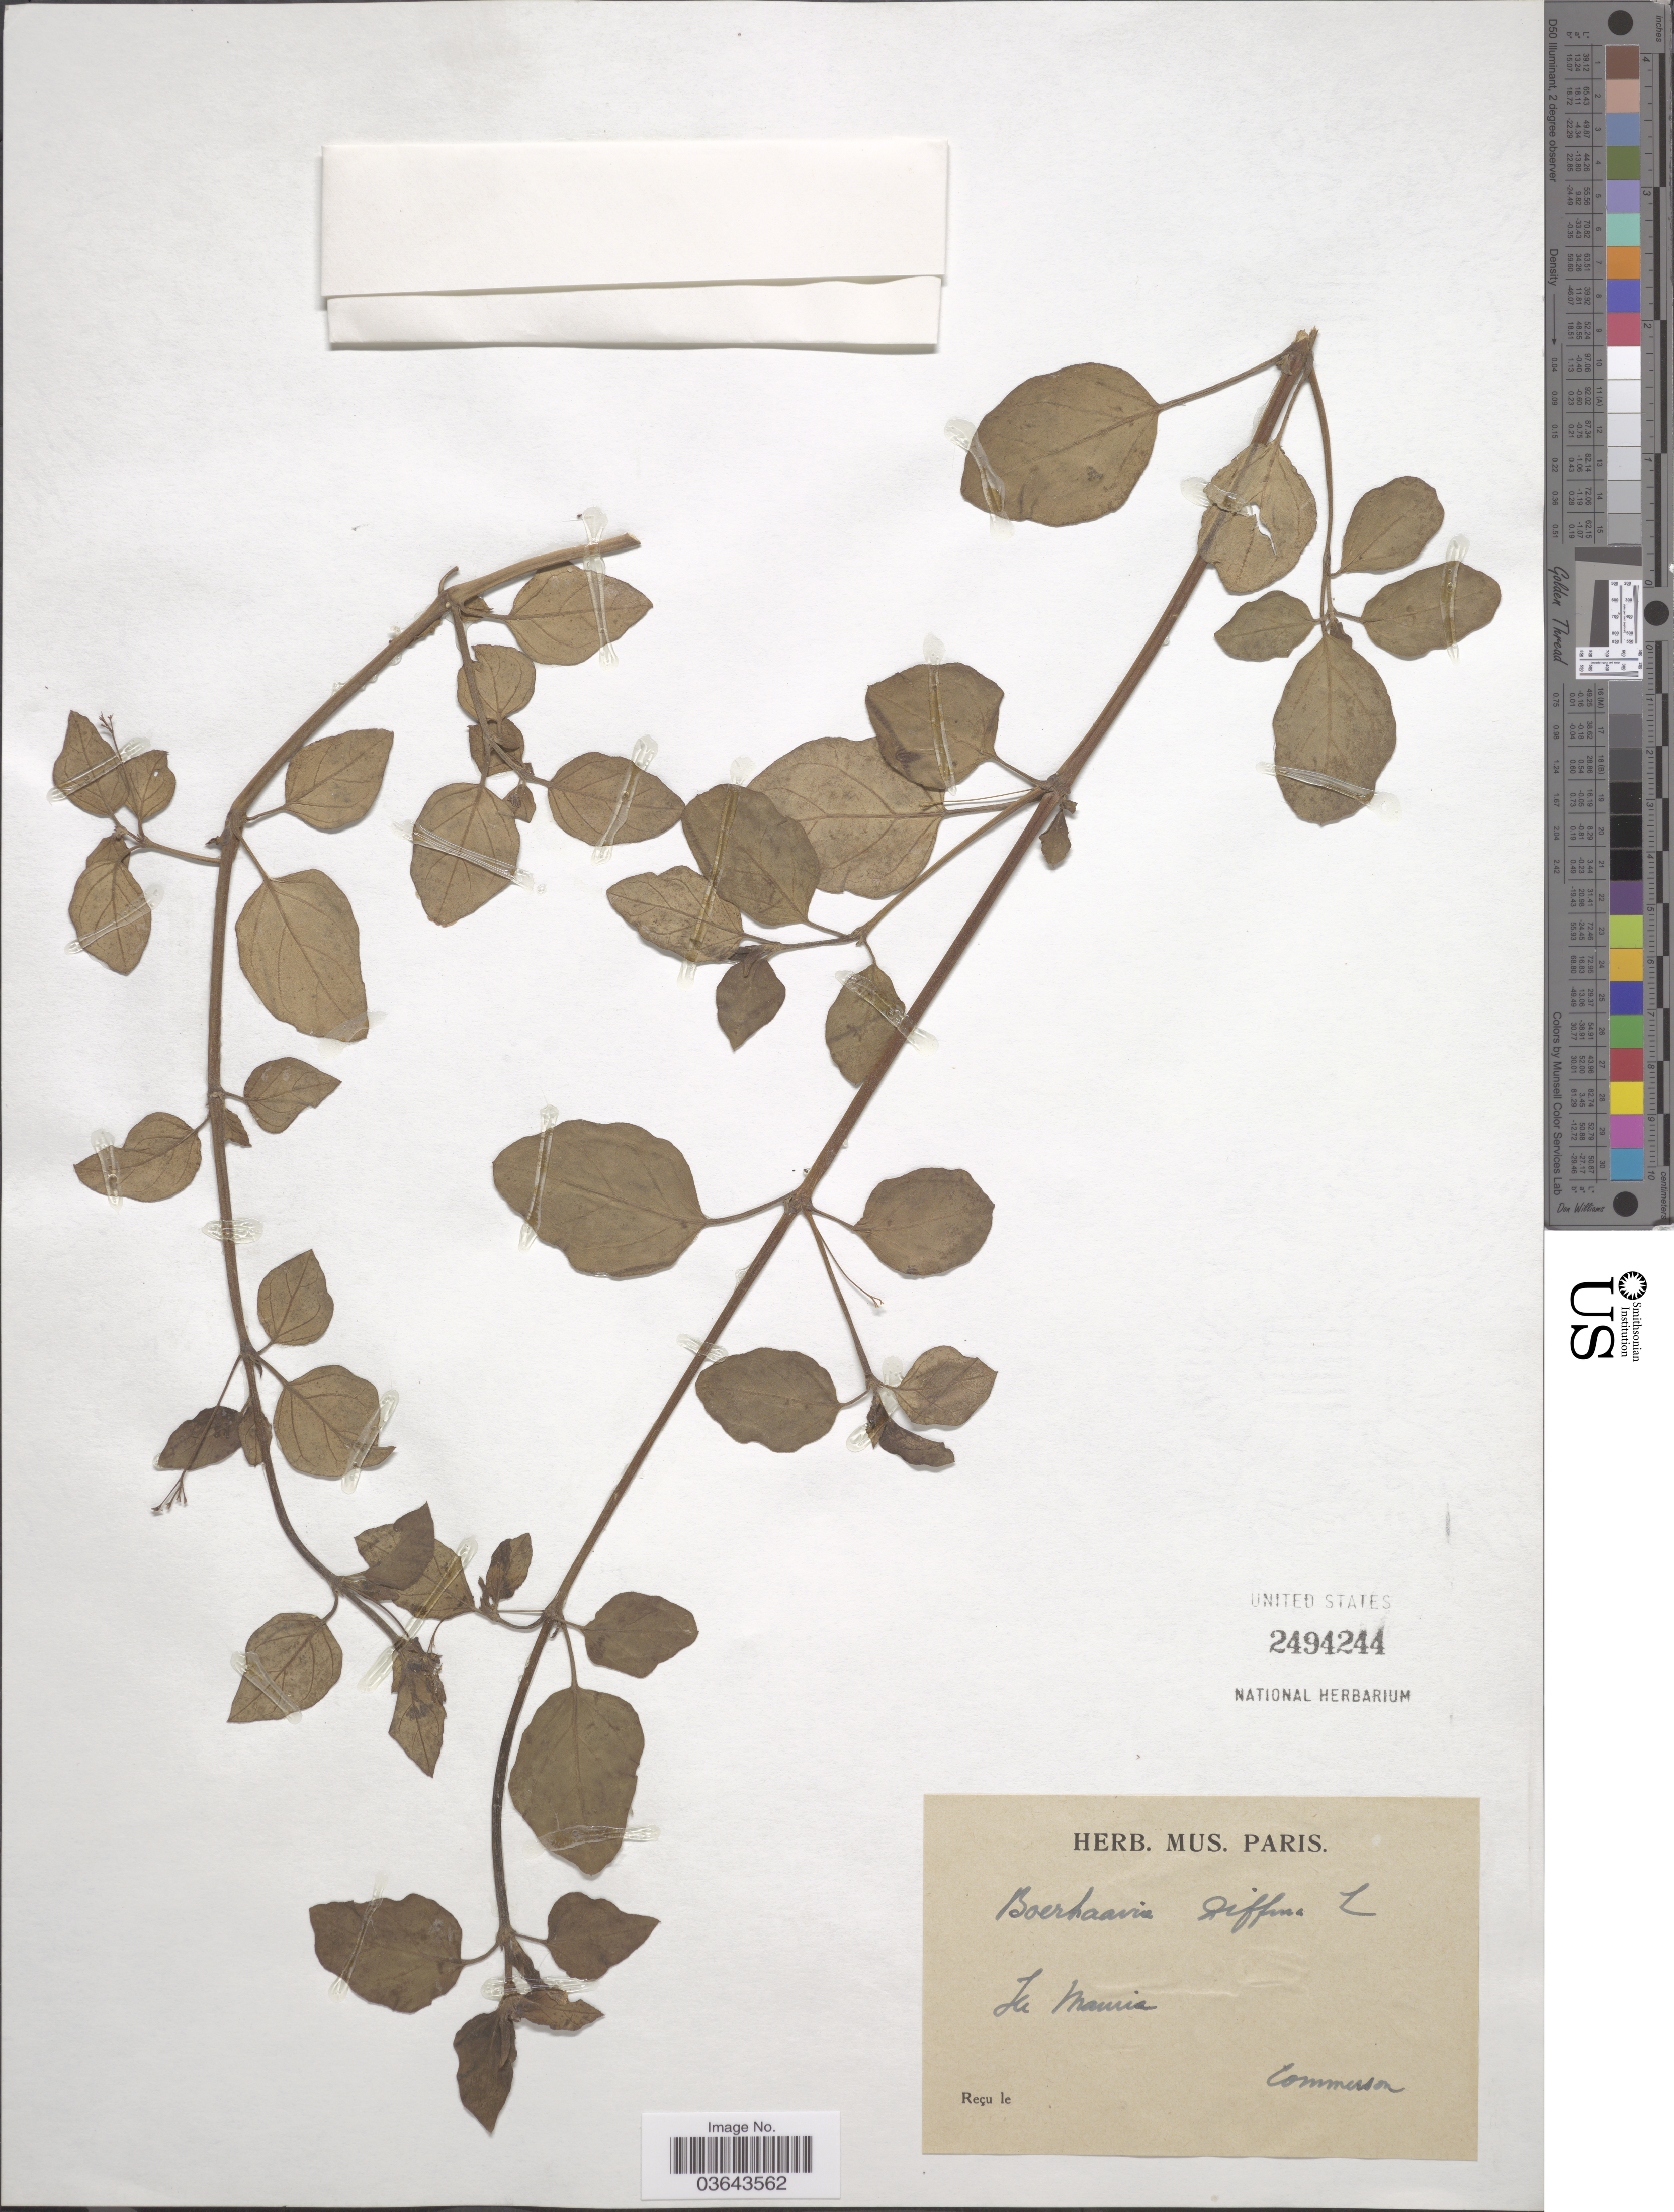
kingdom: Plantae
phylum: Tracheophyta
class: Magnoliopsida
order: Caryophyllales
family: Nyctaginaceae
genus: Boerhavia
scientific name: Boerhavia diffusa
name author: L.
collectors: ex herb. Mus. Paris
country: Mauritius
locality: Ile Maurice [interpreted].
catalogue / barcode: US 2494244